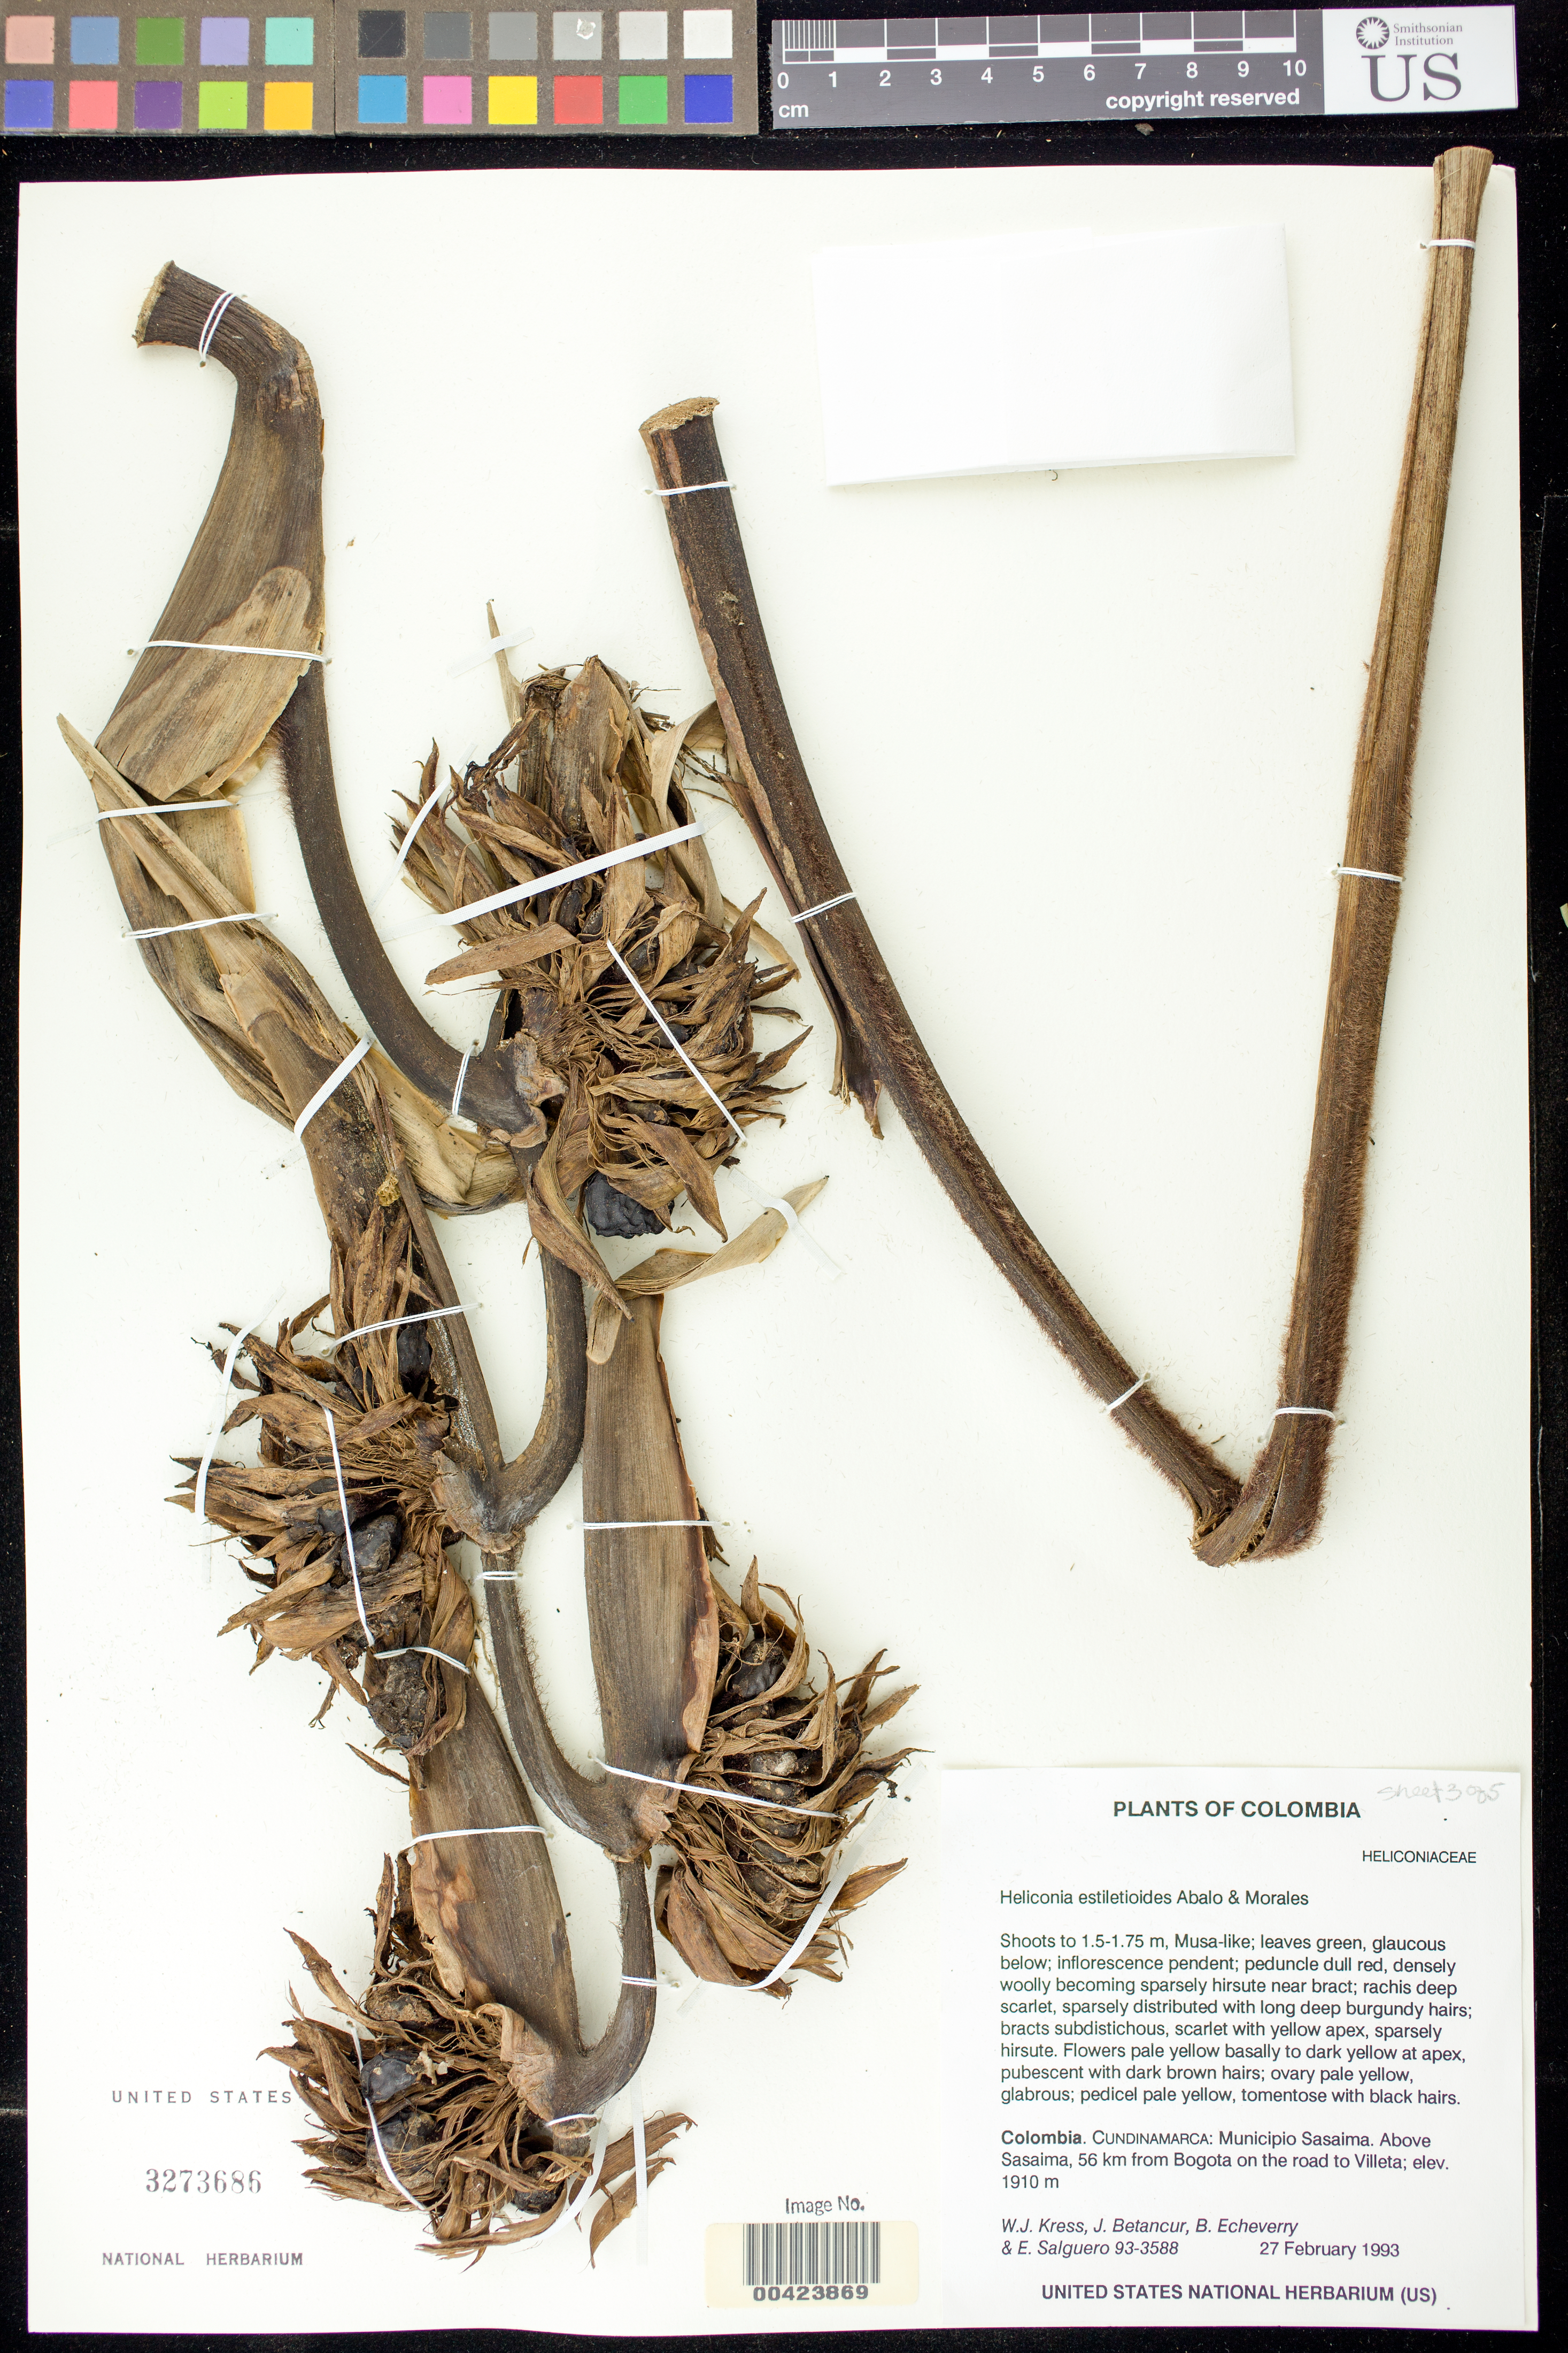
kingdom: Plantae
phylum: Tracheophyta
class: Liliopsida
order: Zingiberales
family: Heliconiaceae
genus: Heliconia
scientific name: Heliconia estiletioides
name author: Abalo & G. Morales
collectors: W. J. Kress, J. C. Betancur, B. Echeverry & E. Salguero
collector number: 93-3588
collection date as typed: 27 Feb 1993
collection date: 1993-02-27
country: Colombia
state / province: Cundinamarca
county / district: Sasaima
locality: Sasaima, above; 56 km from Bogota on road to Villeta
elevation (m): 1910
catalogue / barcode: US 3273686